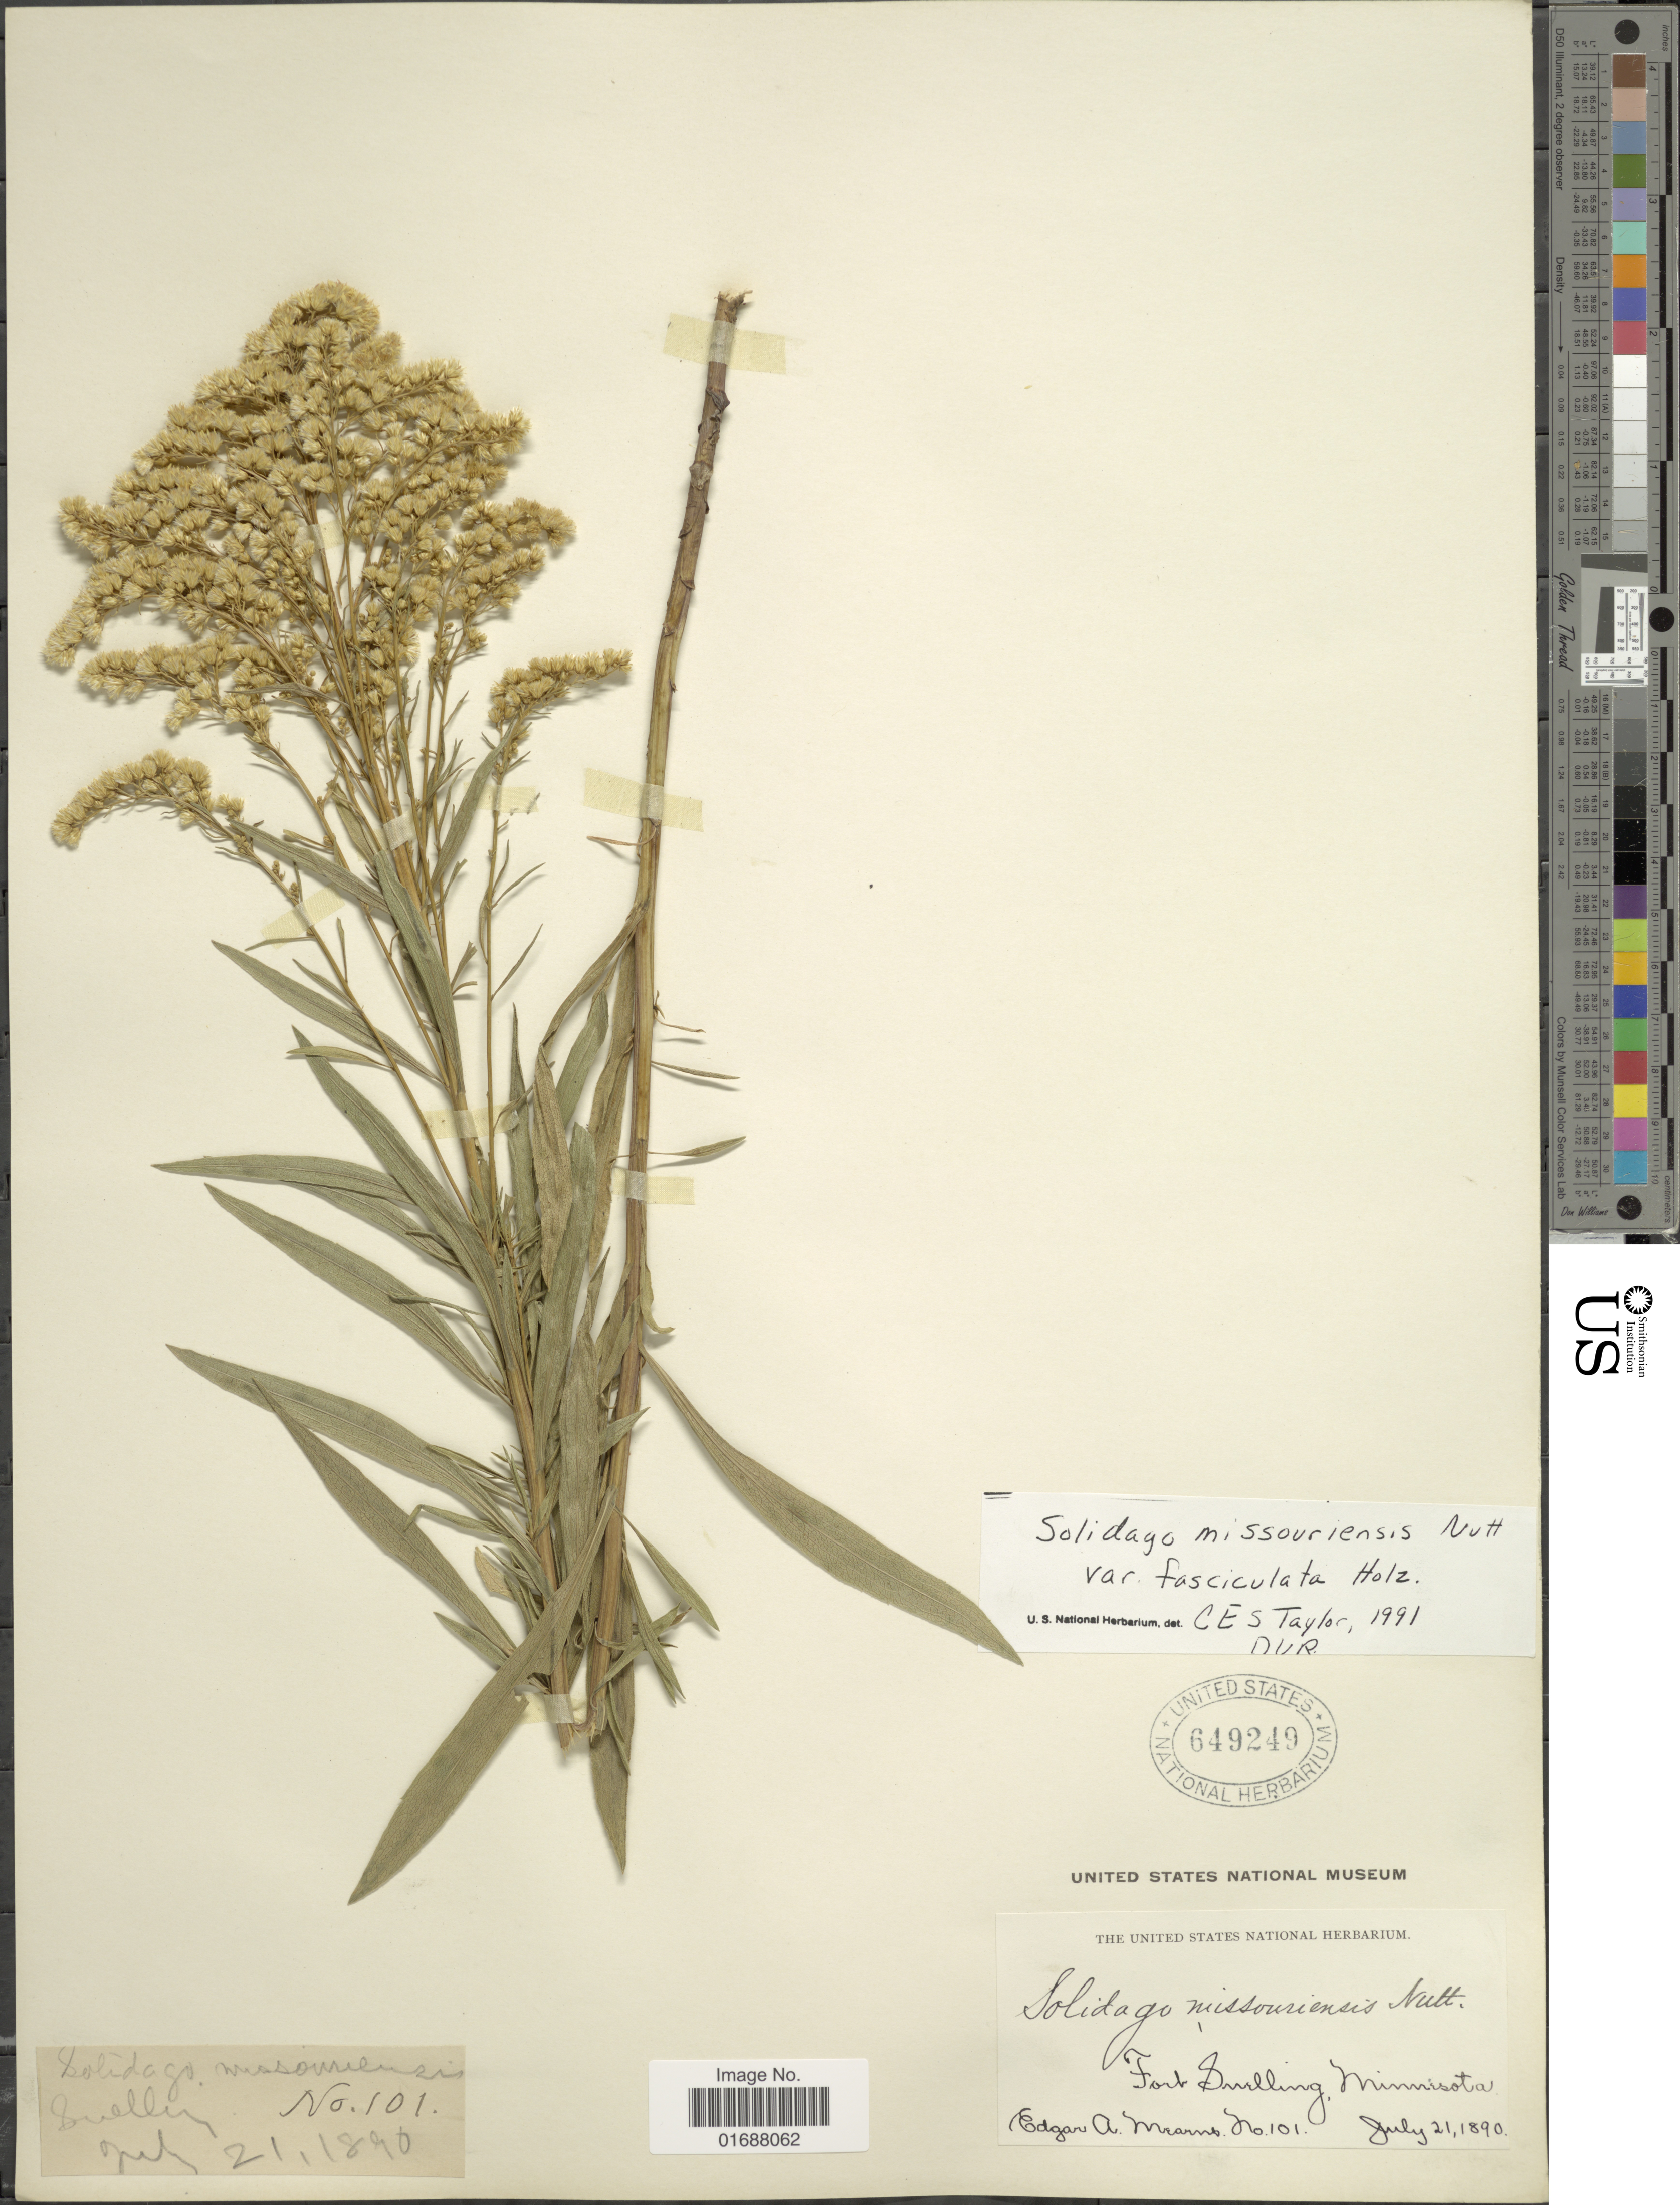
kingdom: Plantae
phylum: Tracheophyta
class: Magnoliopsida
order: Asterales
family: Asteraceae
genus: Solidago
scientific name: Solidago missouriensis var. fasciculata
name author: Holz.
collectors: E. A. Mearns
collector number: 101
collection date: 1890-07-21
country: United States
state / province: Minnesota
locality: Fort Snelling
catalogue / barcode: US 649249